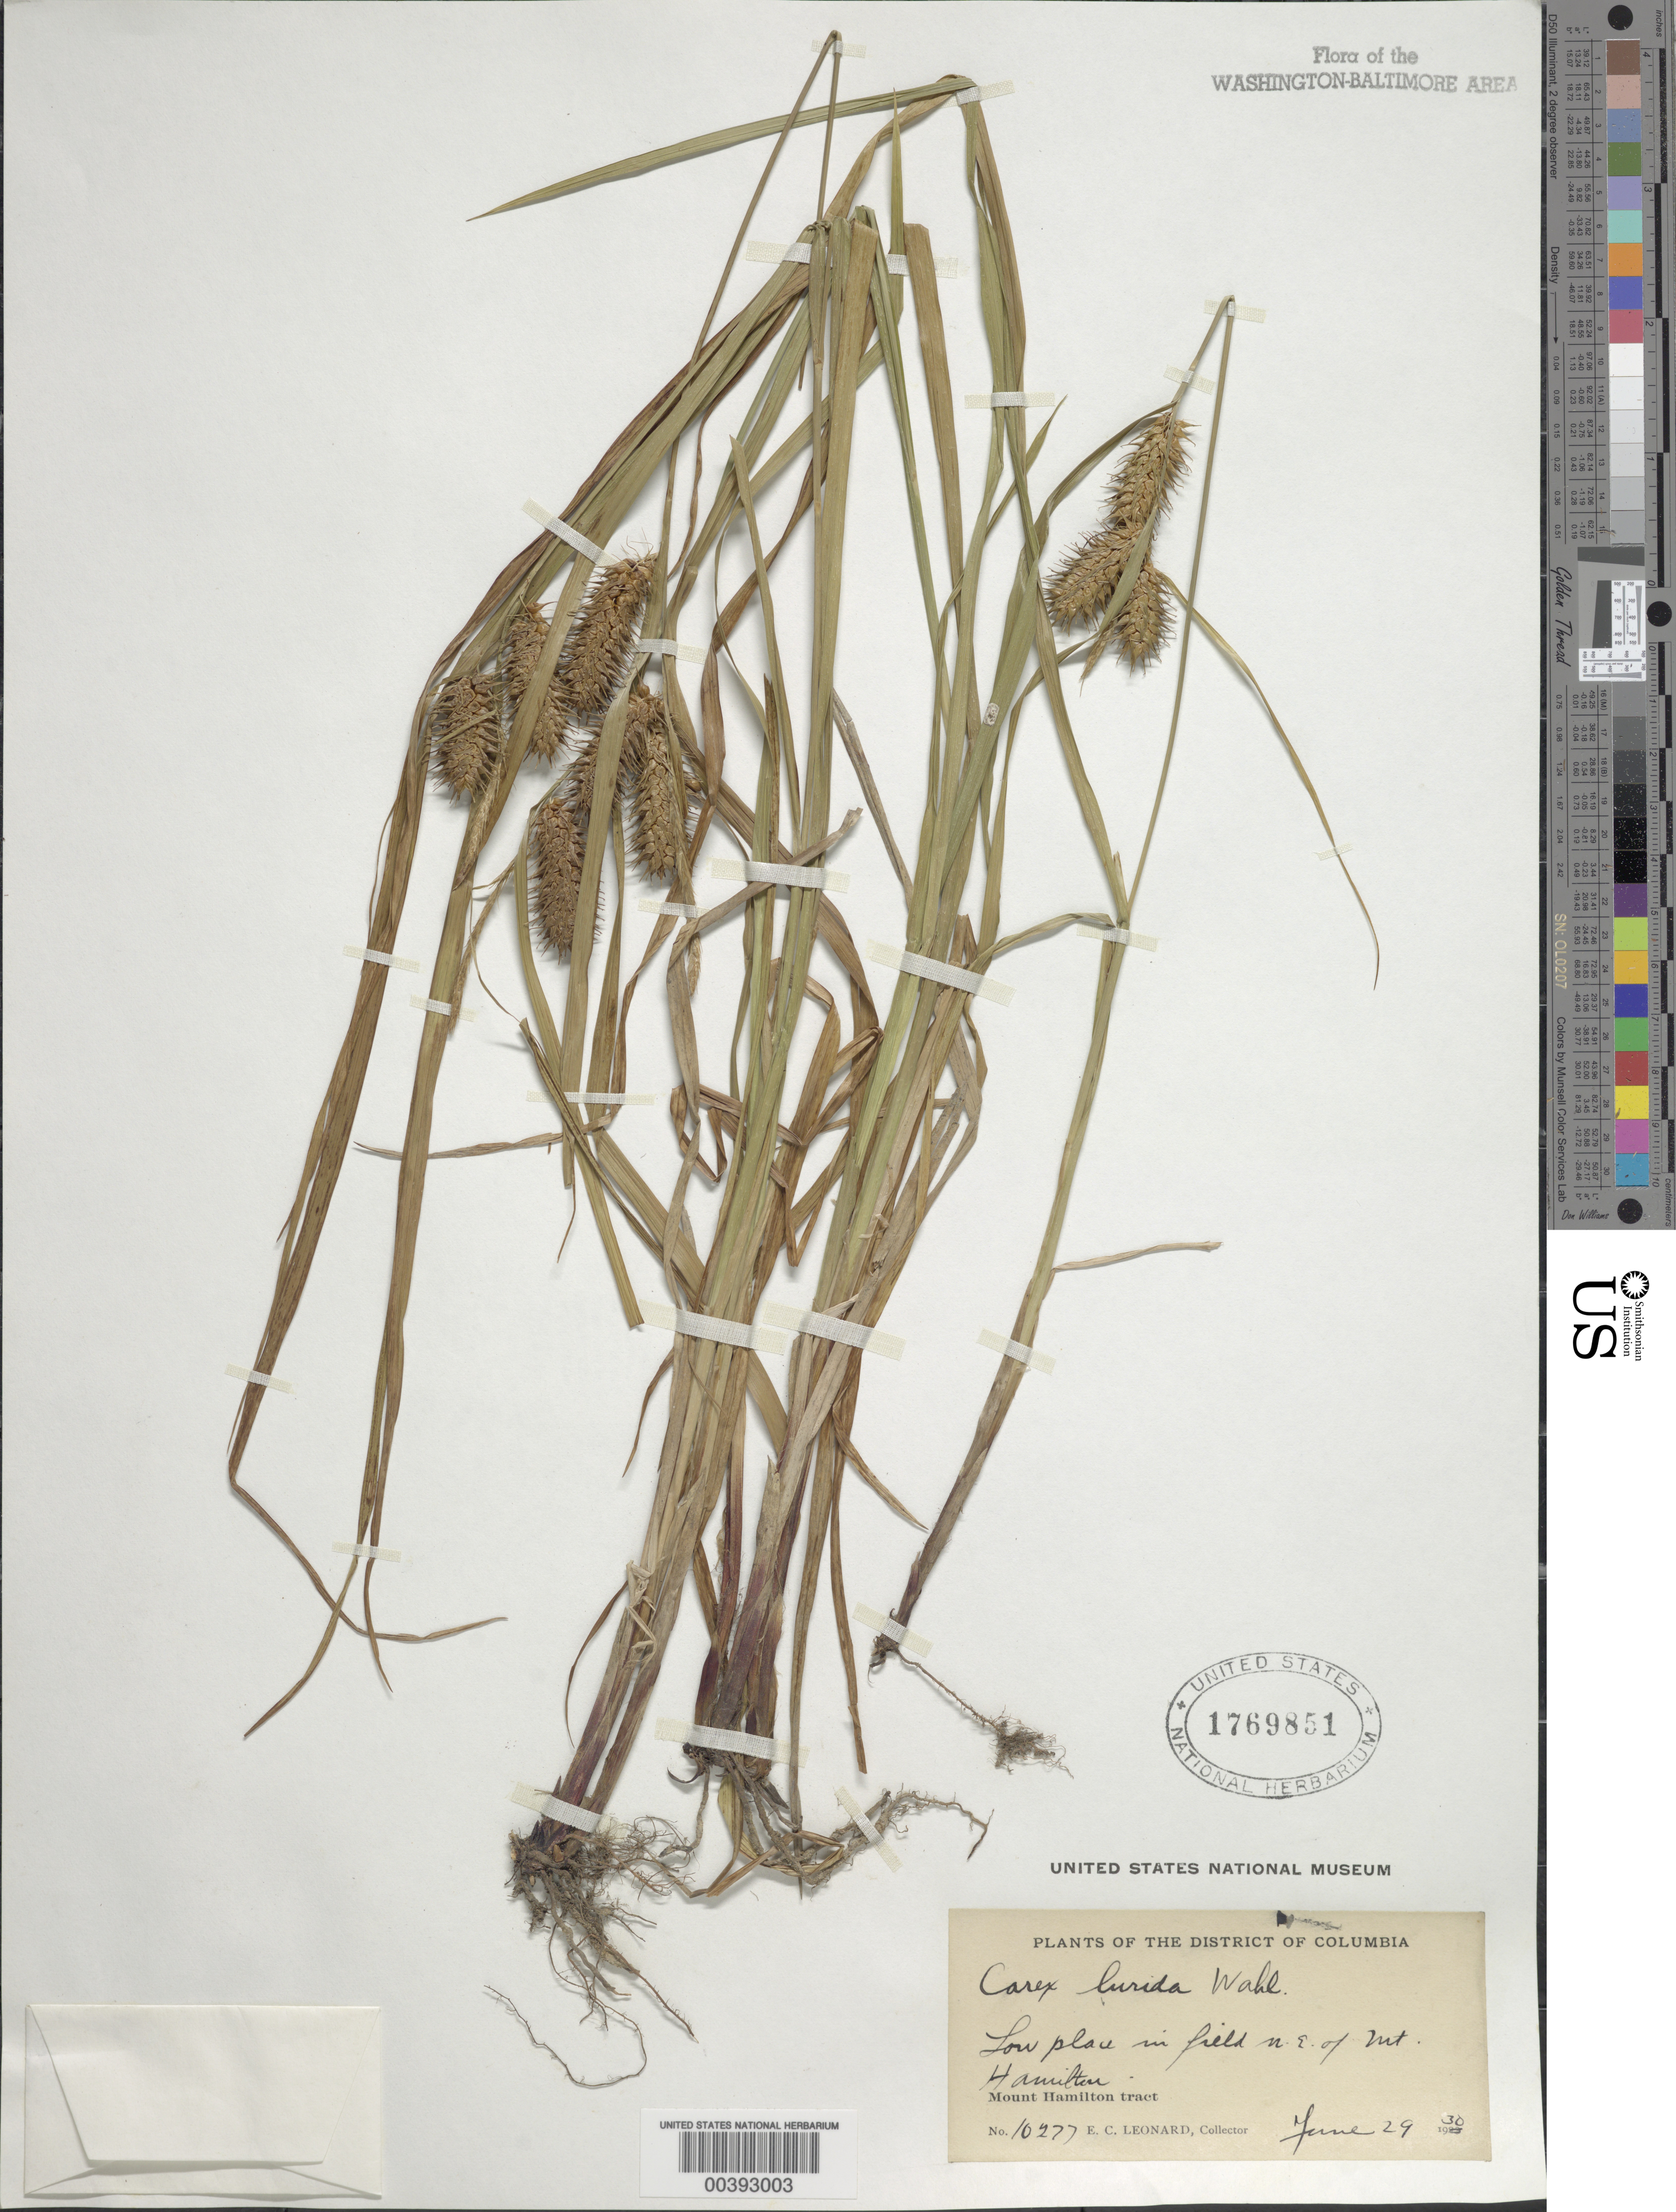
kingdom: Plantae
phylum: Tracheophyta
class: Liliopsida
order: Poales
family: Cyperaceae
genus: Carex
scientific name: Carex lurida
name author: Wahlenb.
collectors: E. C. Leonard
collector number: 10277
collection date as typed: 29 Jun 1930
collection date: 1930-06-29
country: United States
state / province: District of Columbia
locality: northeast of Mount Hamilton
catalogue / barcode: US 1769851